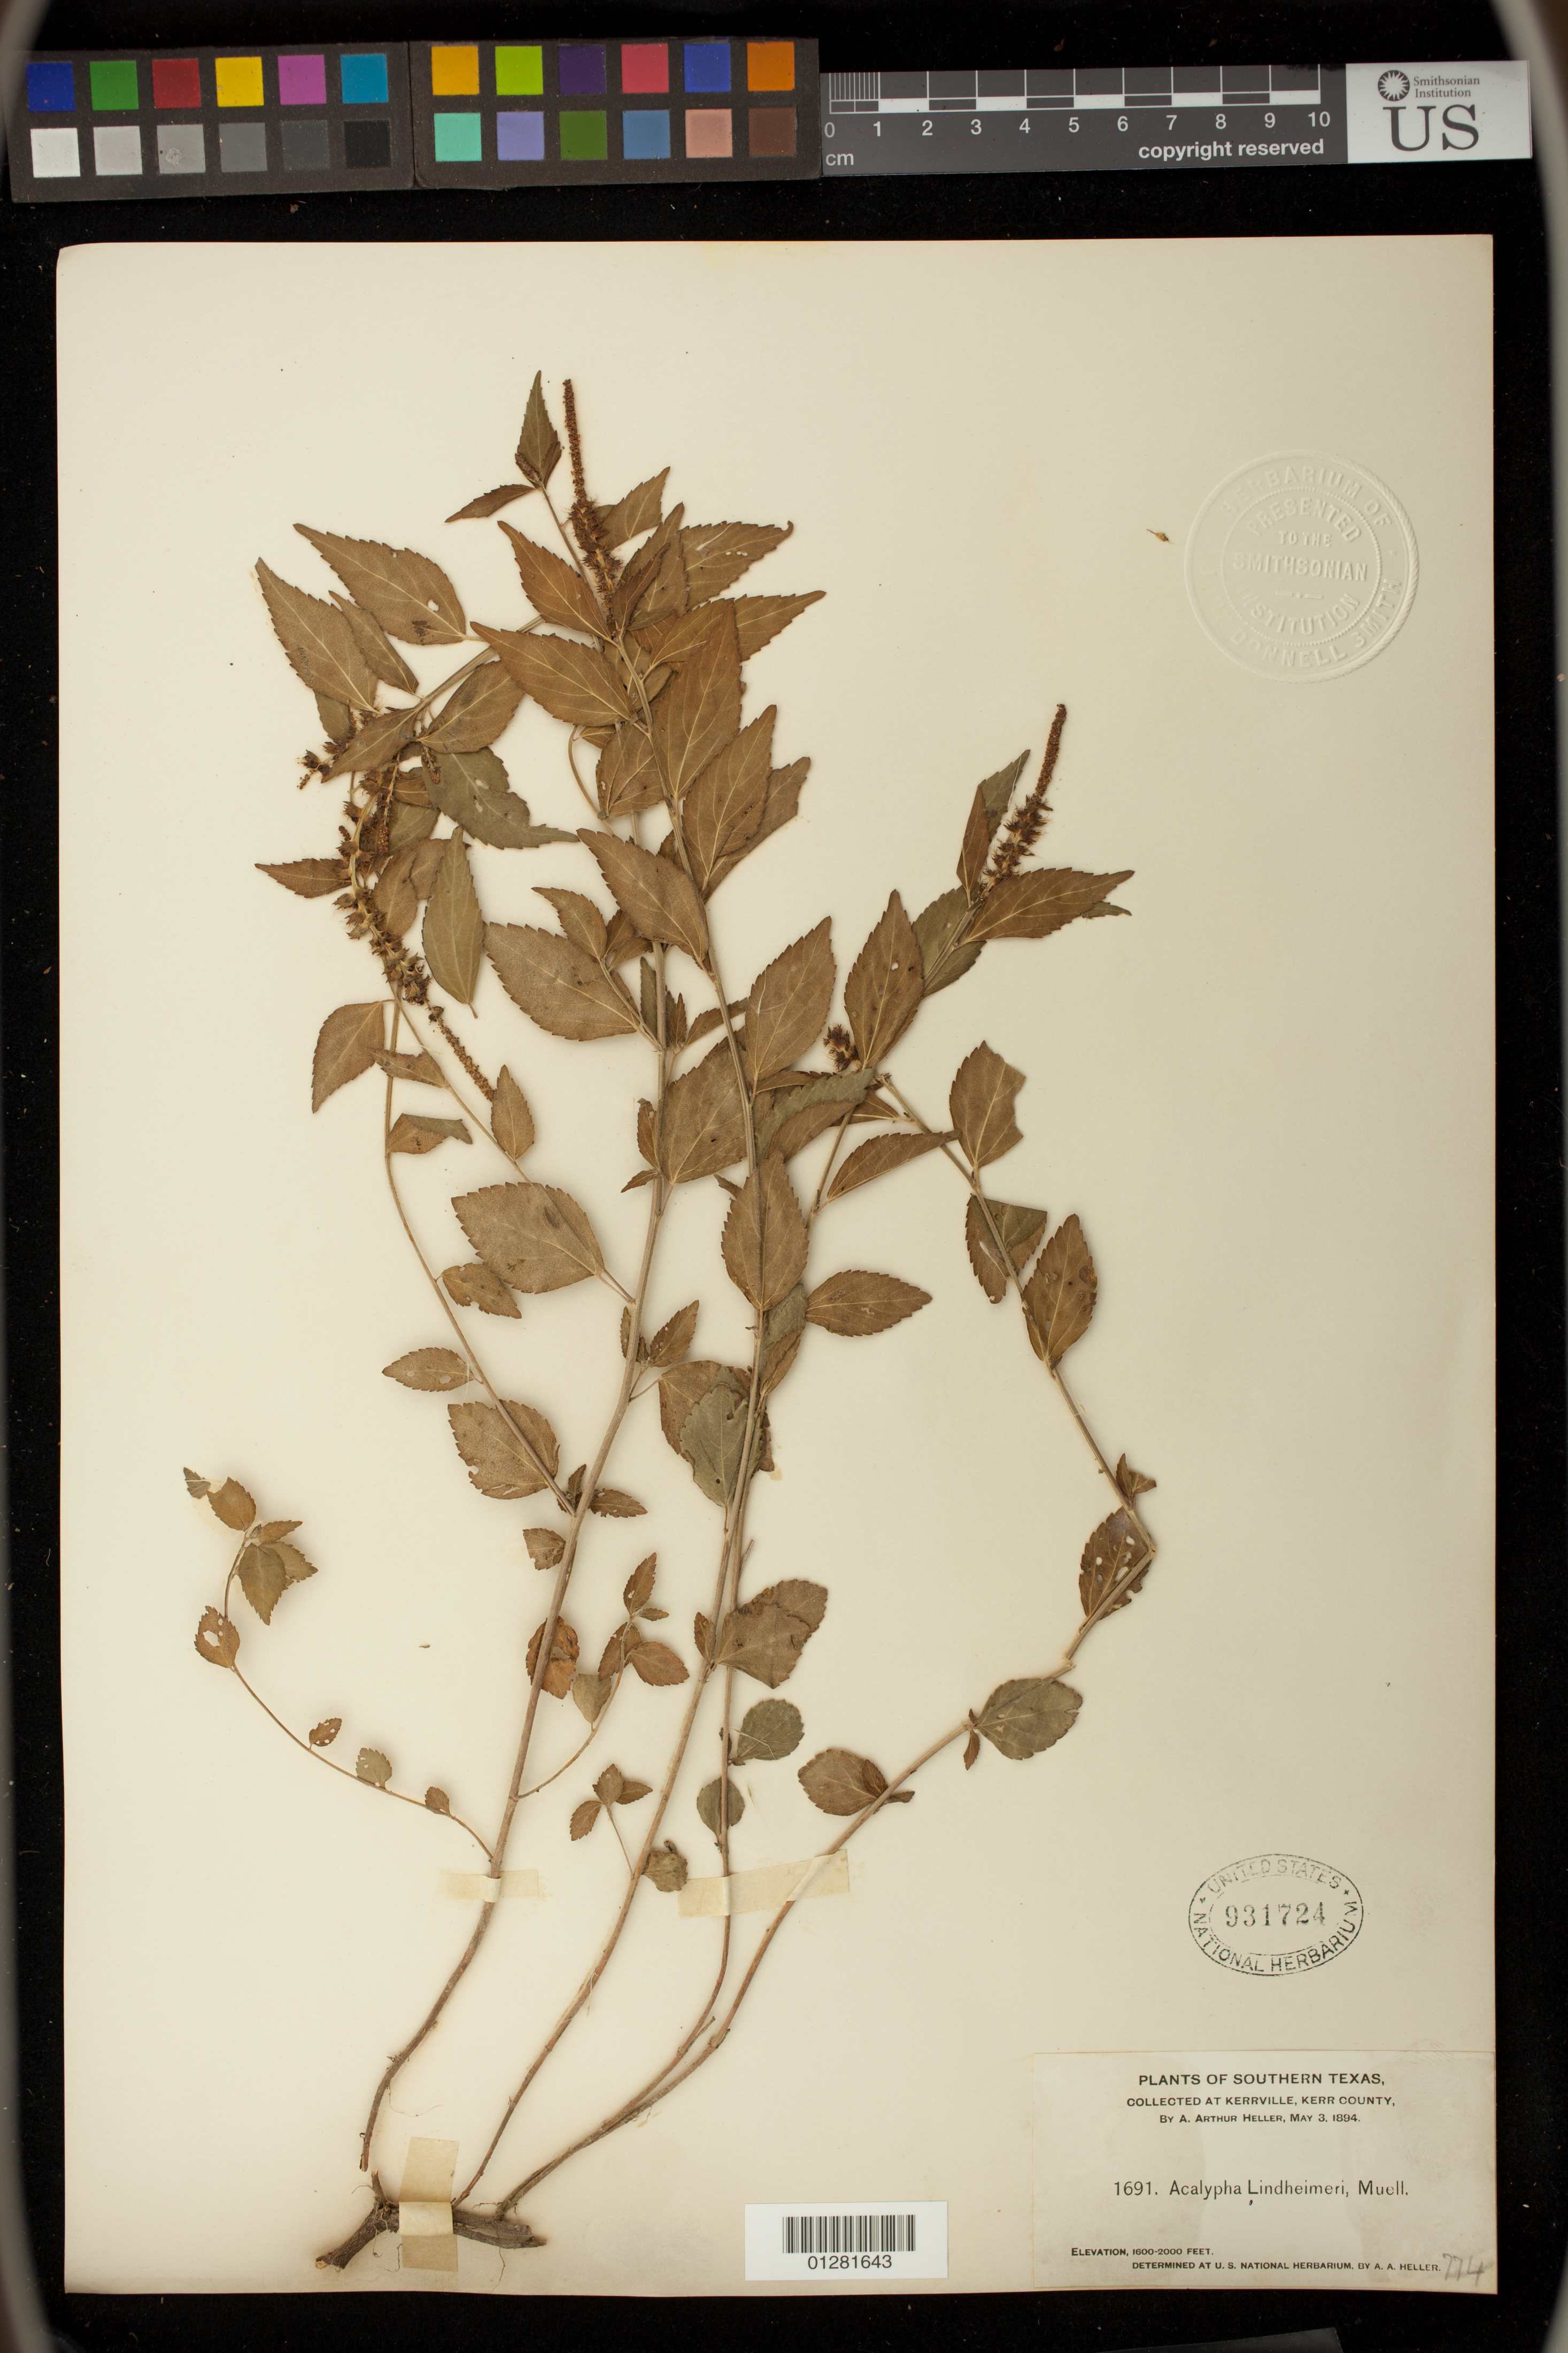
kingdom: Plantae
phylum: Tracheophyta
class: Magnoliopsida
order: Malpighiales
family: Euphorbiaceae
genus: Acalypha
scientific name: Acalypha lindheimeri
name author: Müll. Arg.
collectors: A. A. Heller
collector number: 1691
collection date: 1894-05-03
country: United States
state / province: Texas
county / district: Kerr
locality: Kerrville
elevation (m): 488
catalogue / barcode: US 931724